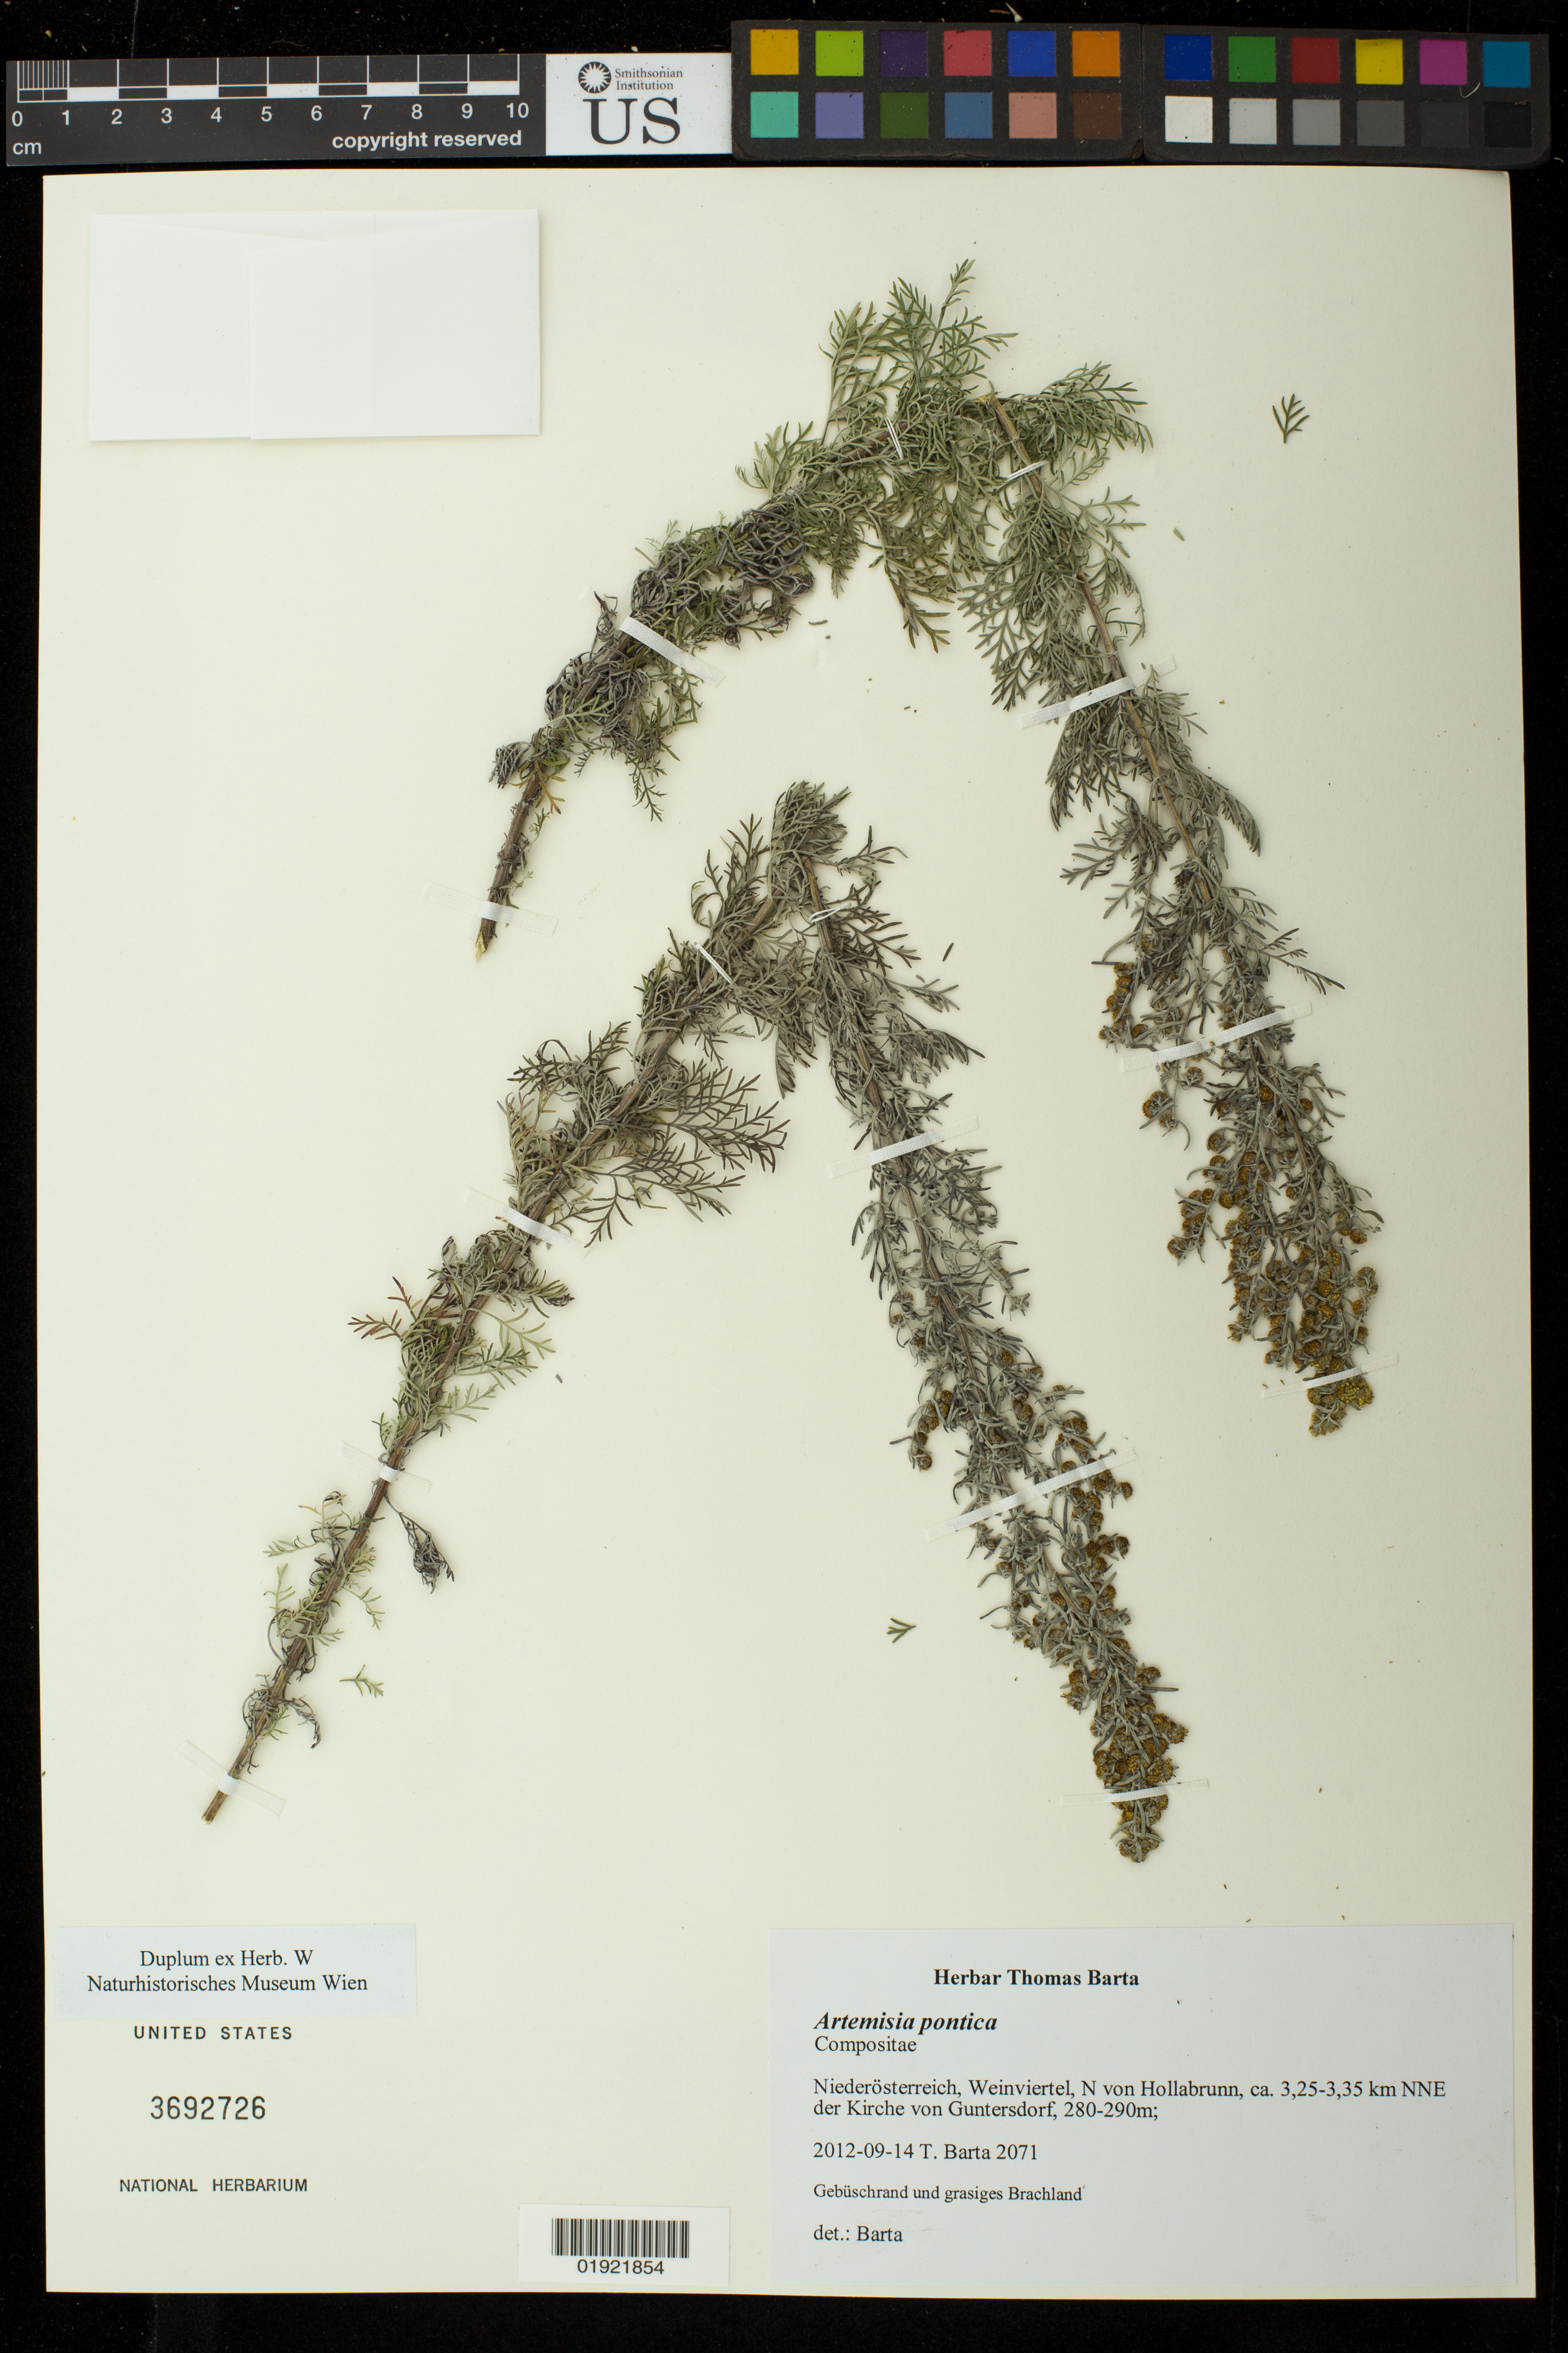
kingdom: Plantae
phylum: Tracheophyta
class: Magnoliopsida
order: Asterales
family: Asteraceae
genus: Artemisia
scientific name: Artemisia pontica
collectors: T. Barta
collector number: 2071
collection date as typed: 2012-09-14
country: Austria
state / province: Niederosterreich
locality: Weinviertel, N von Hollabrunn, ca. 3,25-3,35 km NNE der Kirche von Guntersdorf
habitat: Gebüschrand und grasiges Brachland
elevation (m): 280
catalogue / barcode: US 3692726